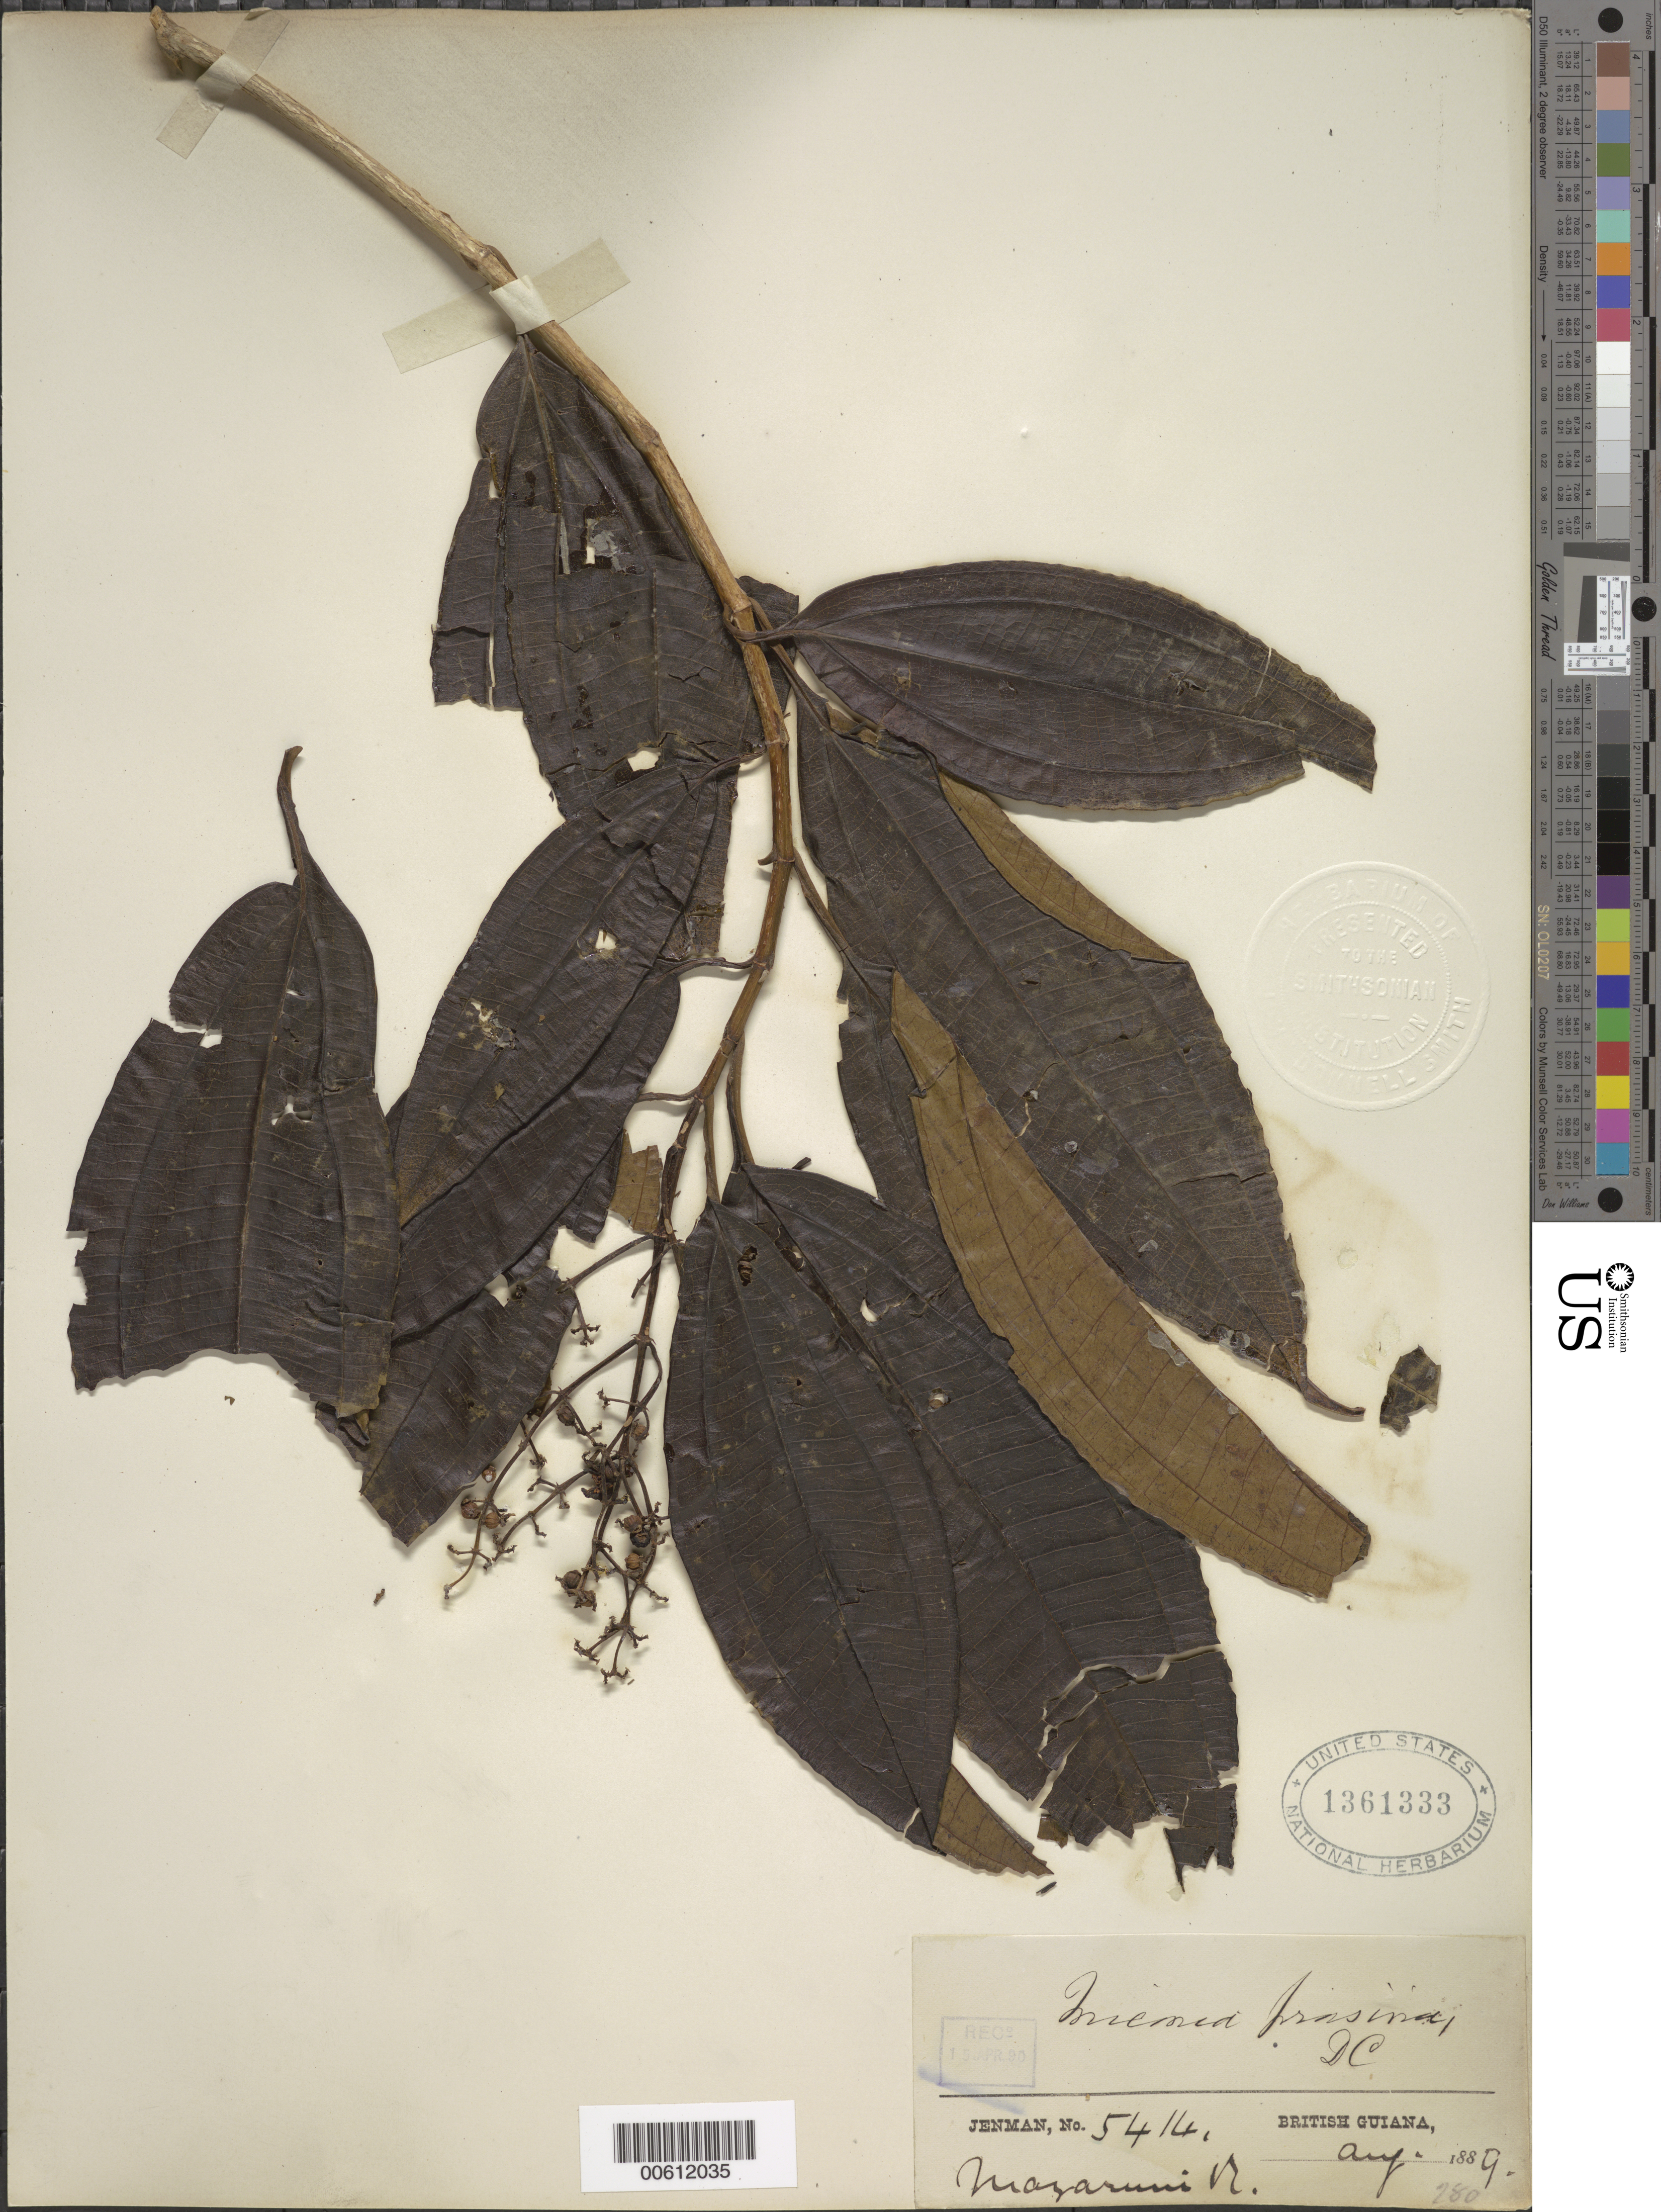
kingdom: Plantae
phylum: Tracheophyta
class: Magnoliopsida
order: Myrtales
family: Melastomataceae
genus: Miconia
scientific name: Miconia prasina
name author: (Sw.) DC.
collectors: G. S. Jenman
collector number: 5414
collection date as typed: August 1889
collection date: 1889-08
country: Guyana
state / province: Cuyuni-Mazaruni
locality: Mazaruni R.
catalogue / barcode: US 1361333